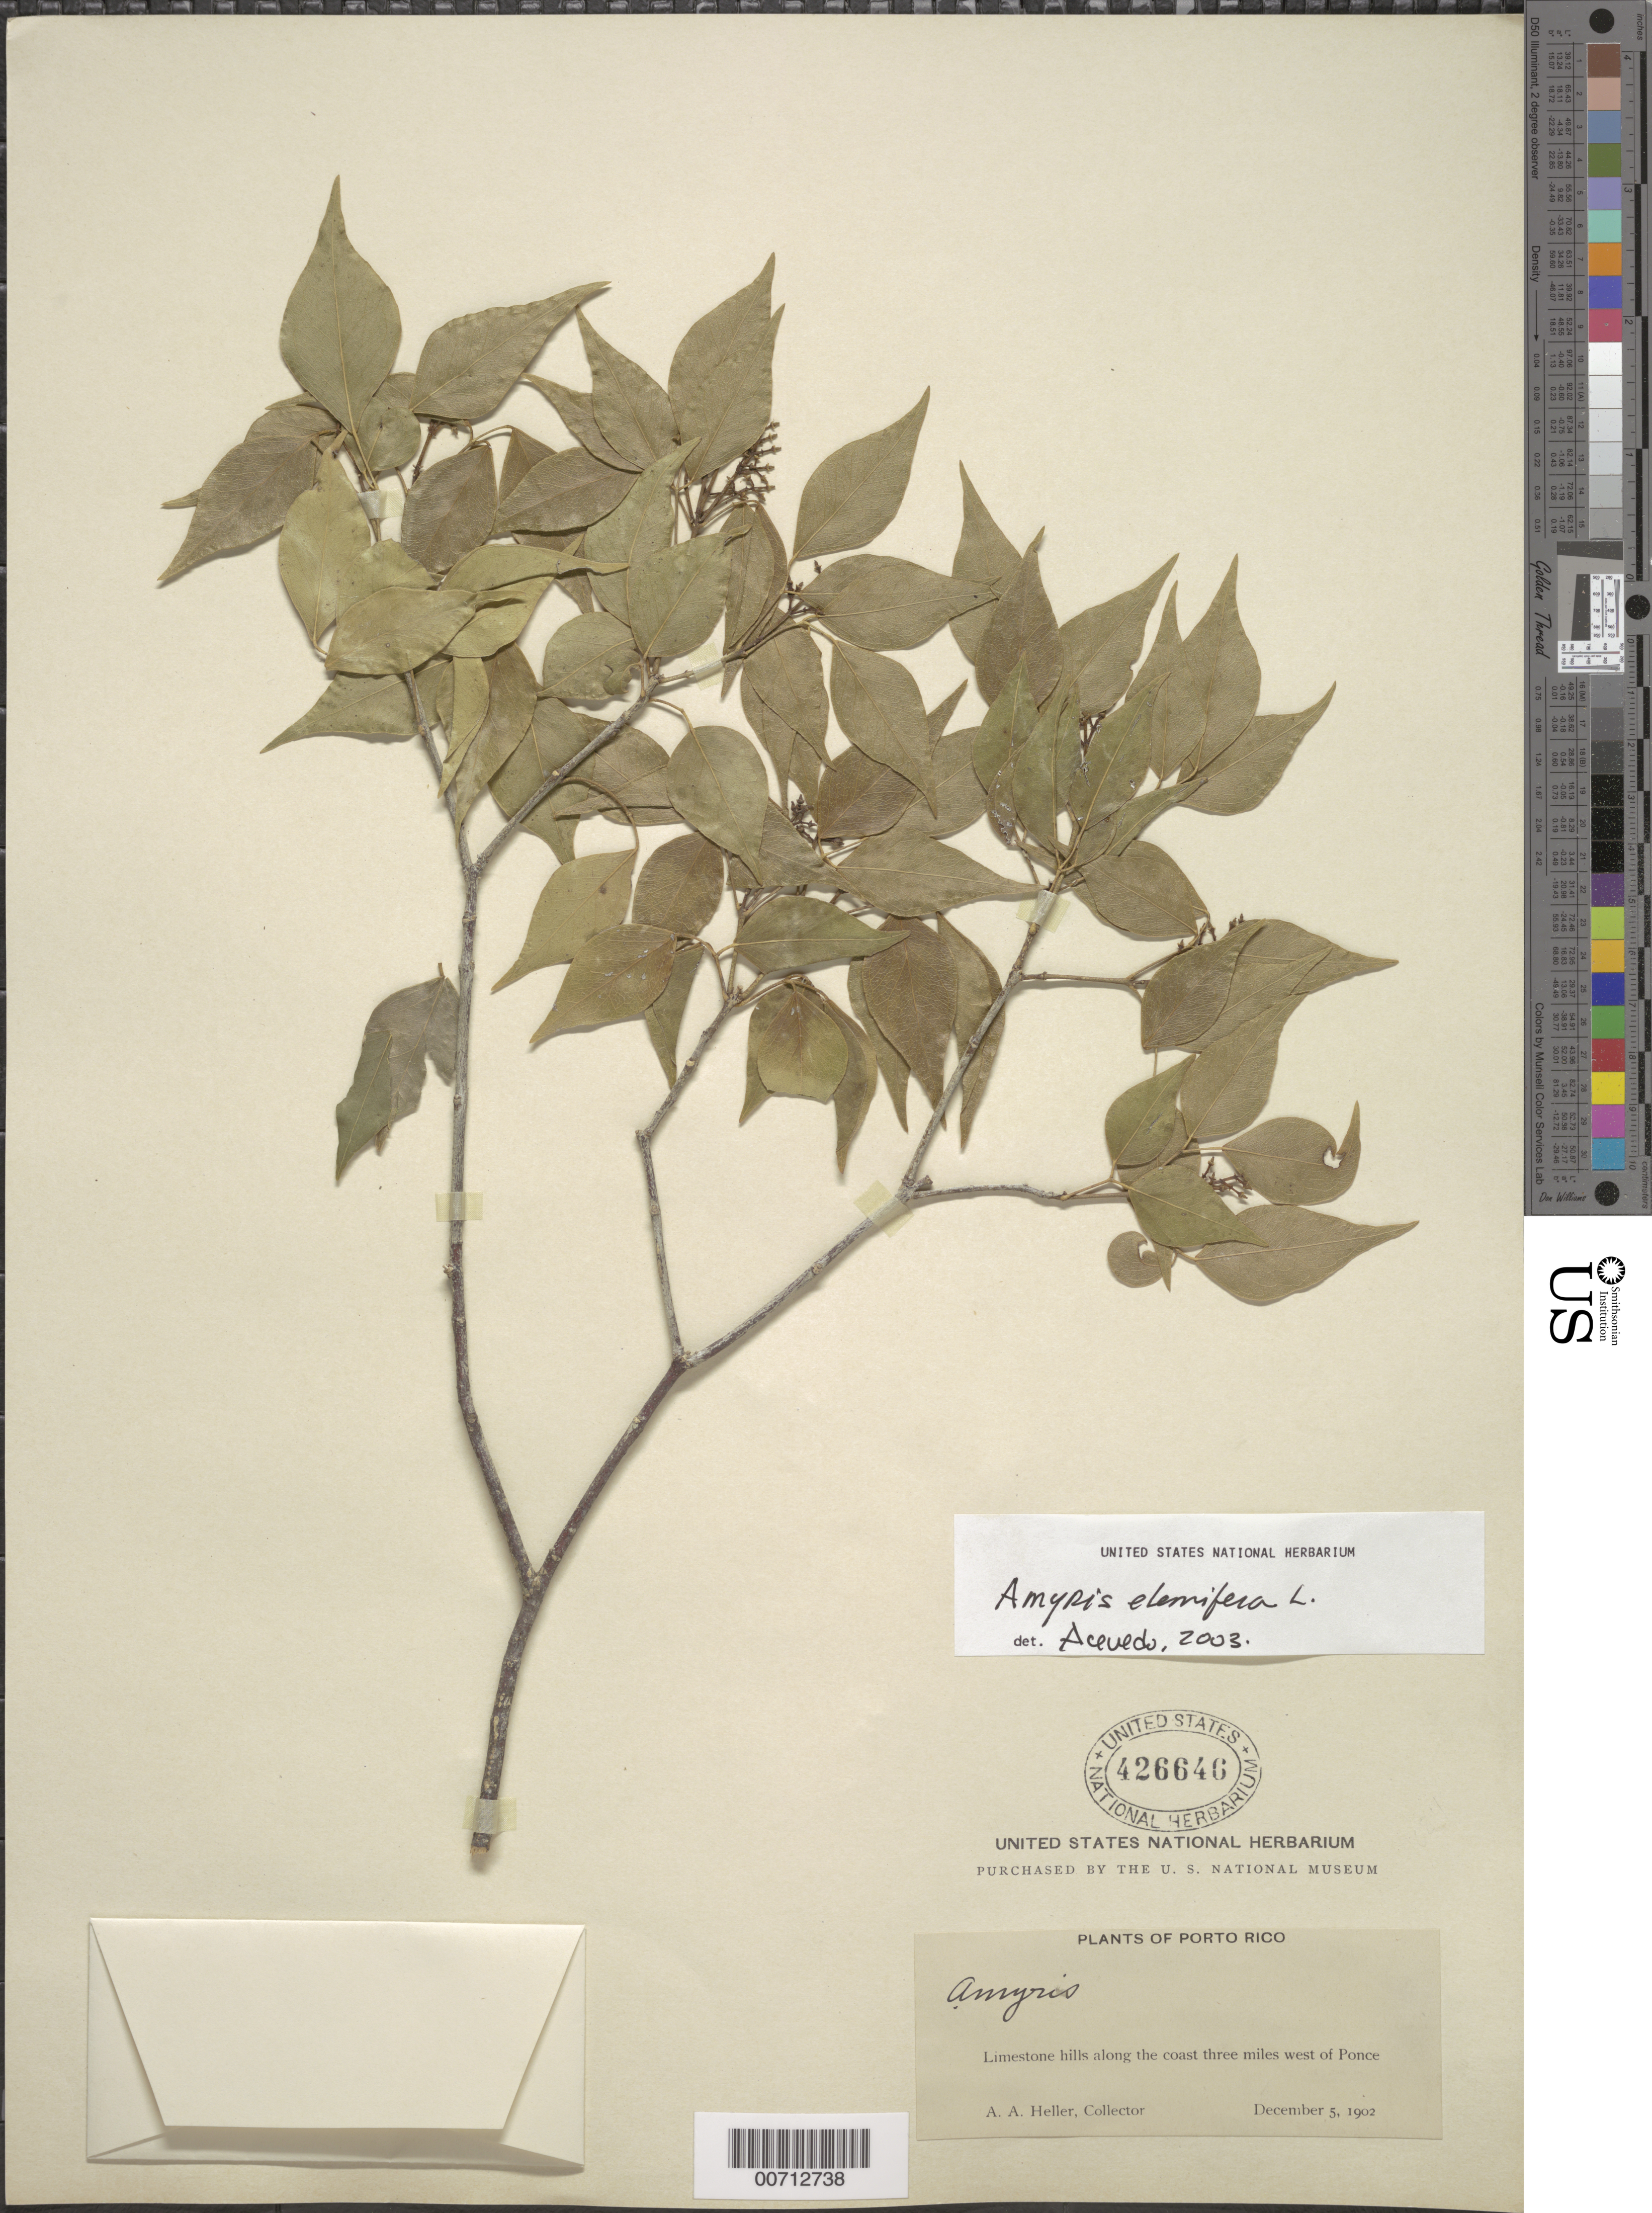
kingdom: Plantae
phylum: Tracheophyta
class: Magnoliopsida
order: Sapindales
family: Rutaceae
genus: Amyris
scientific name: Amyris sp.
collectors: A. A. Heller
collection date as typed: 05 Dec 1902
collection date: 1902-12-05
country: Puerto Rico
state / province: Ponce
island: Greater Antilles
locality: Along coast 3 mi W of Ponce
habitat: Limestone hills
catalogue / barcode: US 426646